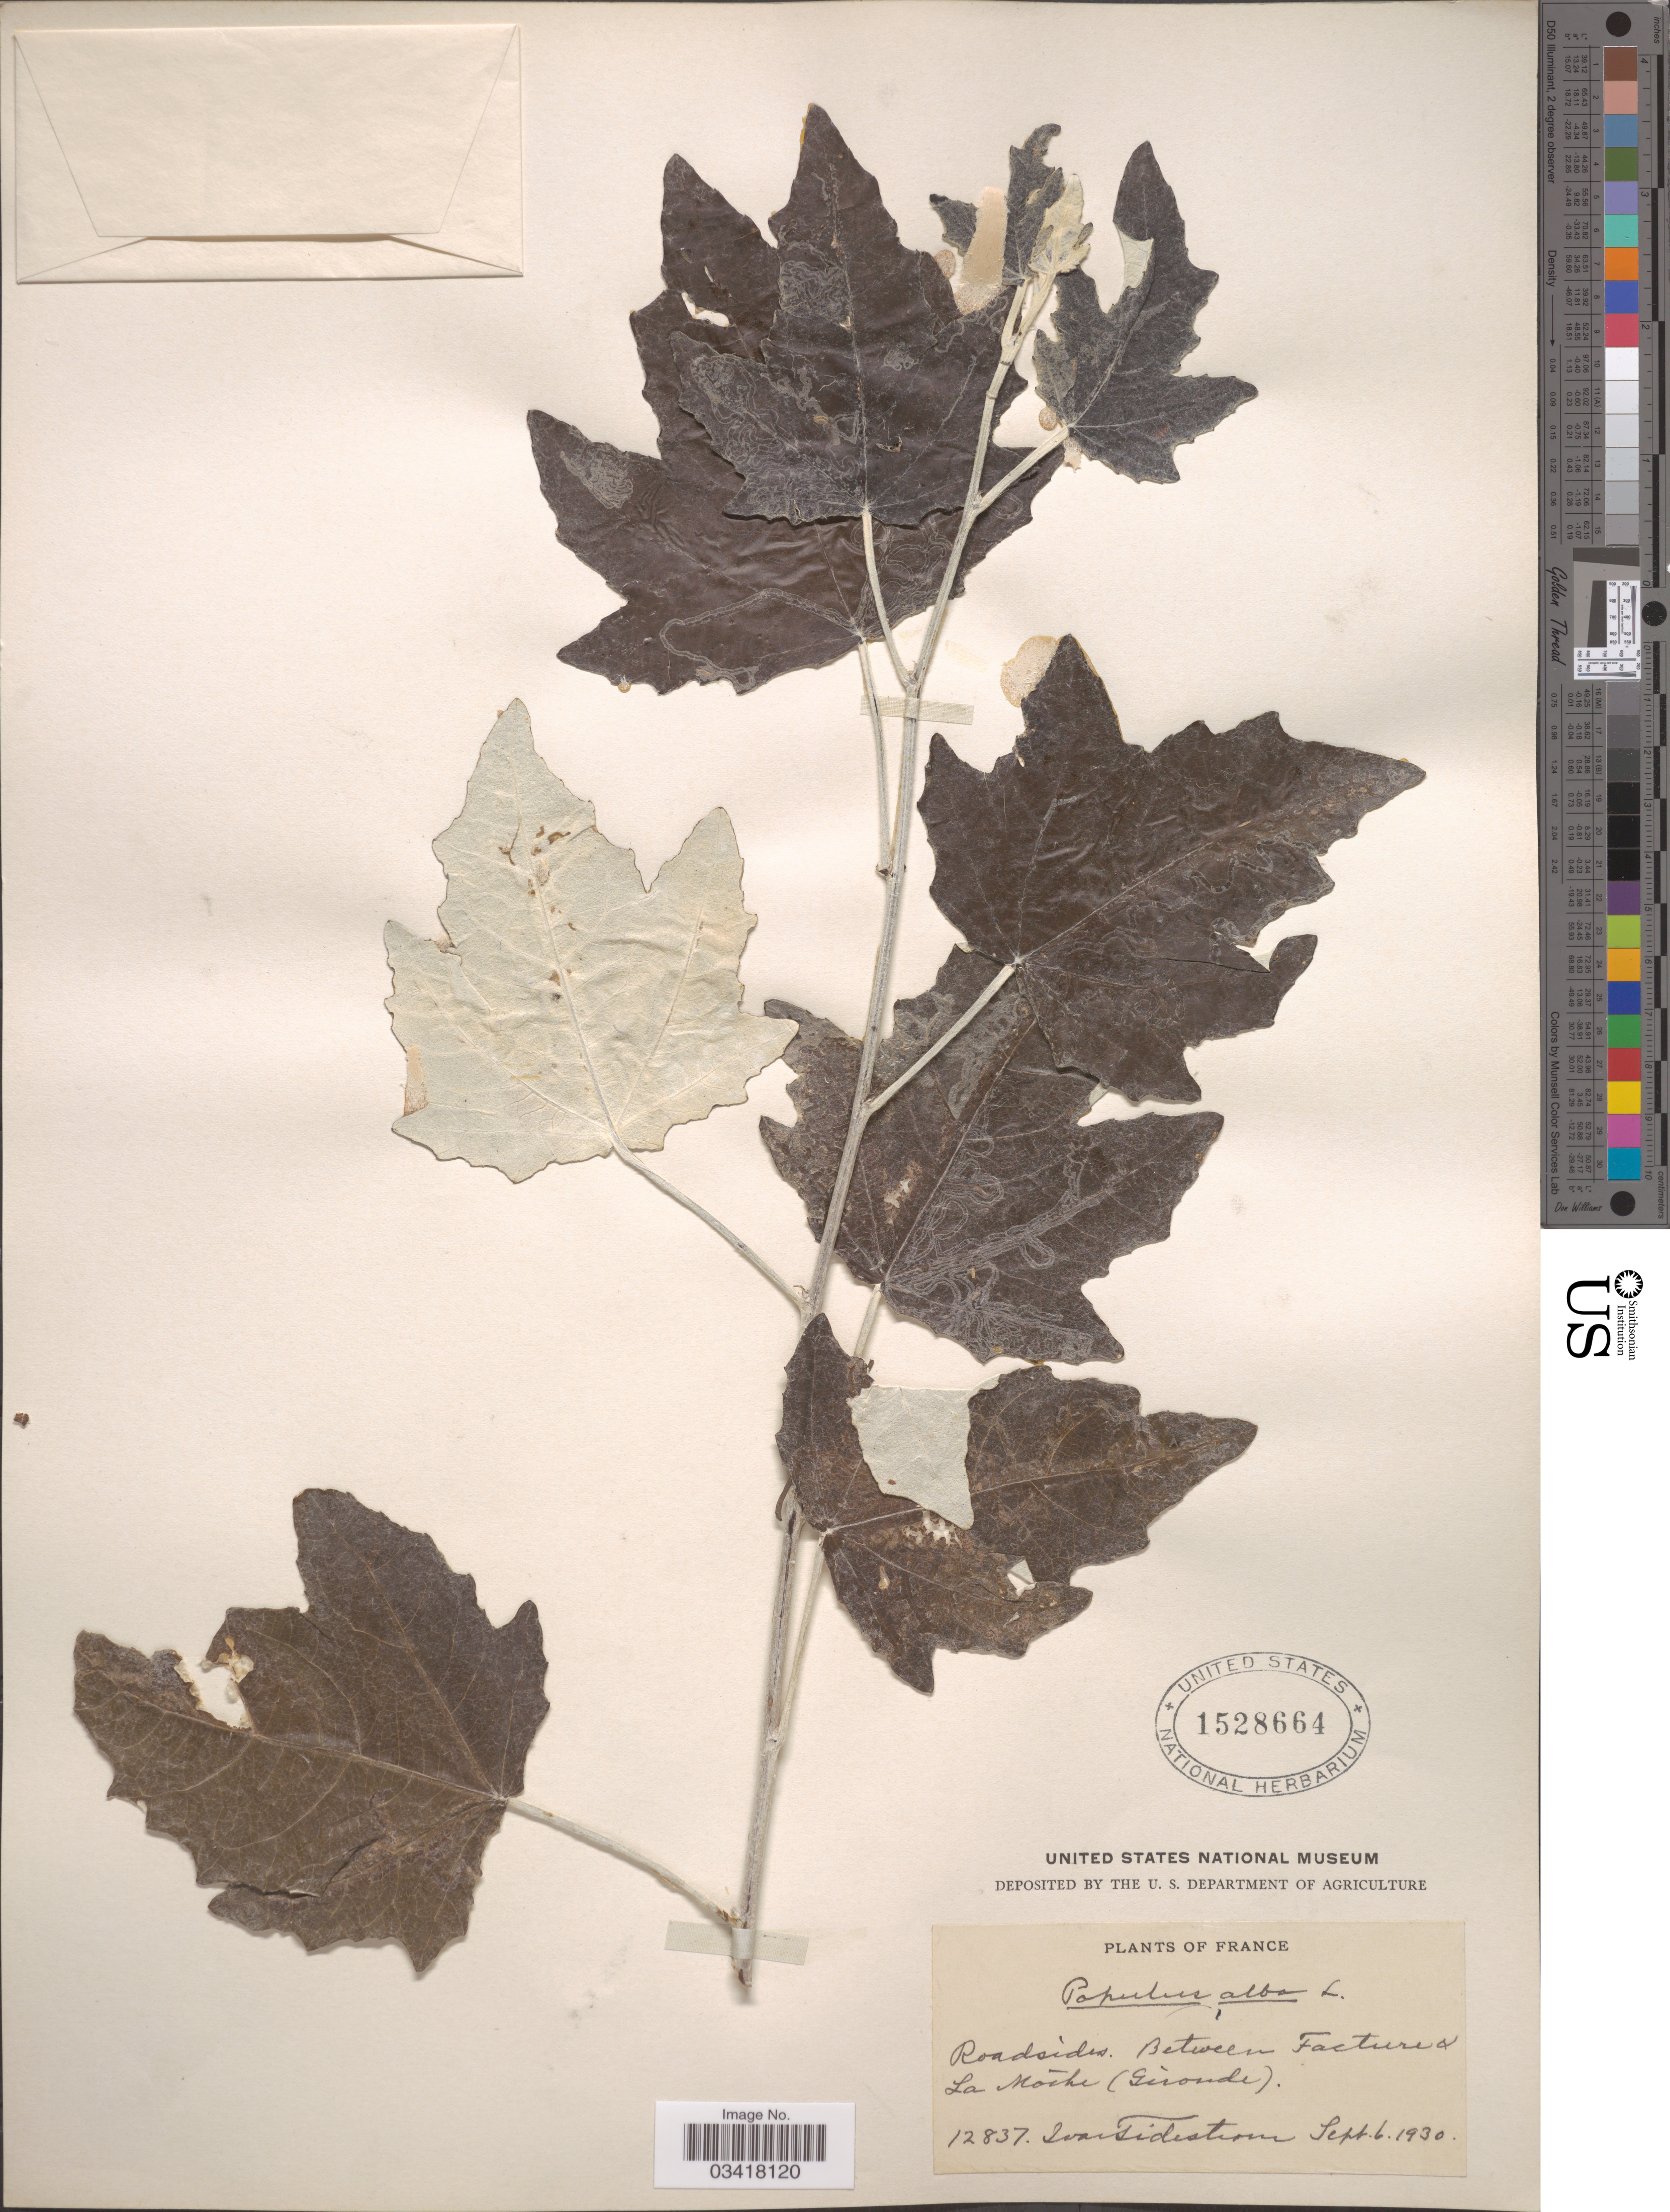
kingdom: Plantae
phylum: Tracheophyta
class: Magnoliopsida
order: Malpighiales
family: Salicaceae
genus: Populus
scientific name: Populus alba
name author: L.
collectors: I. F. Tidestrom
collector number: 12837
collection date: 1930-09-06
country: France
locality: Between Facture & La Mothe (Gironde).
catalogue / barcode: US 1528664